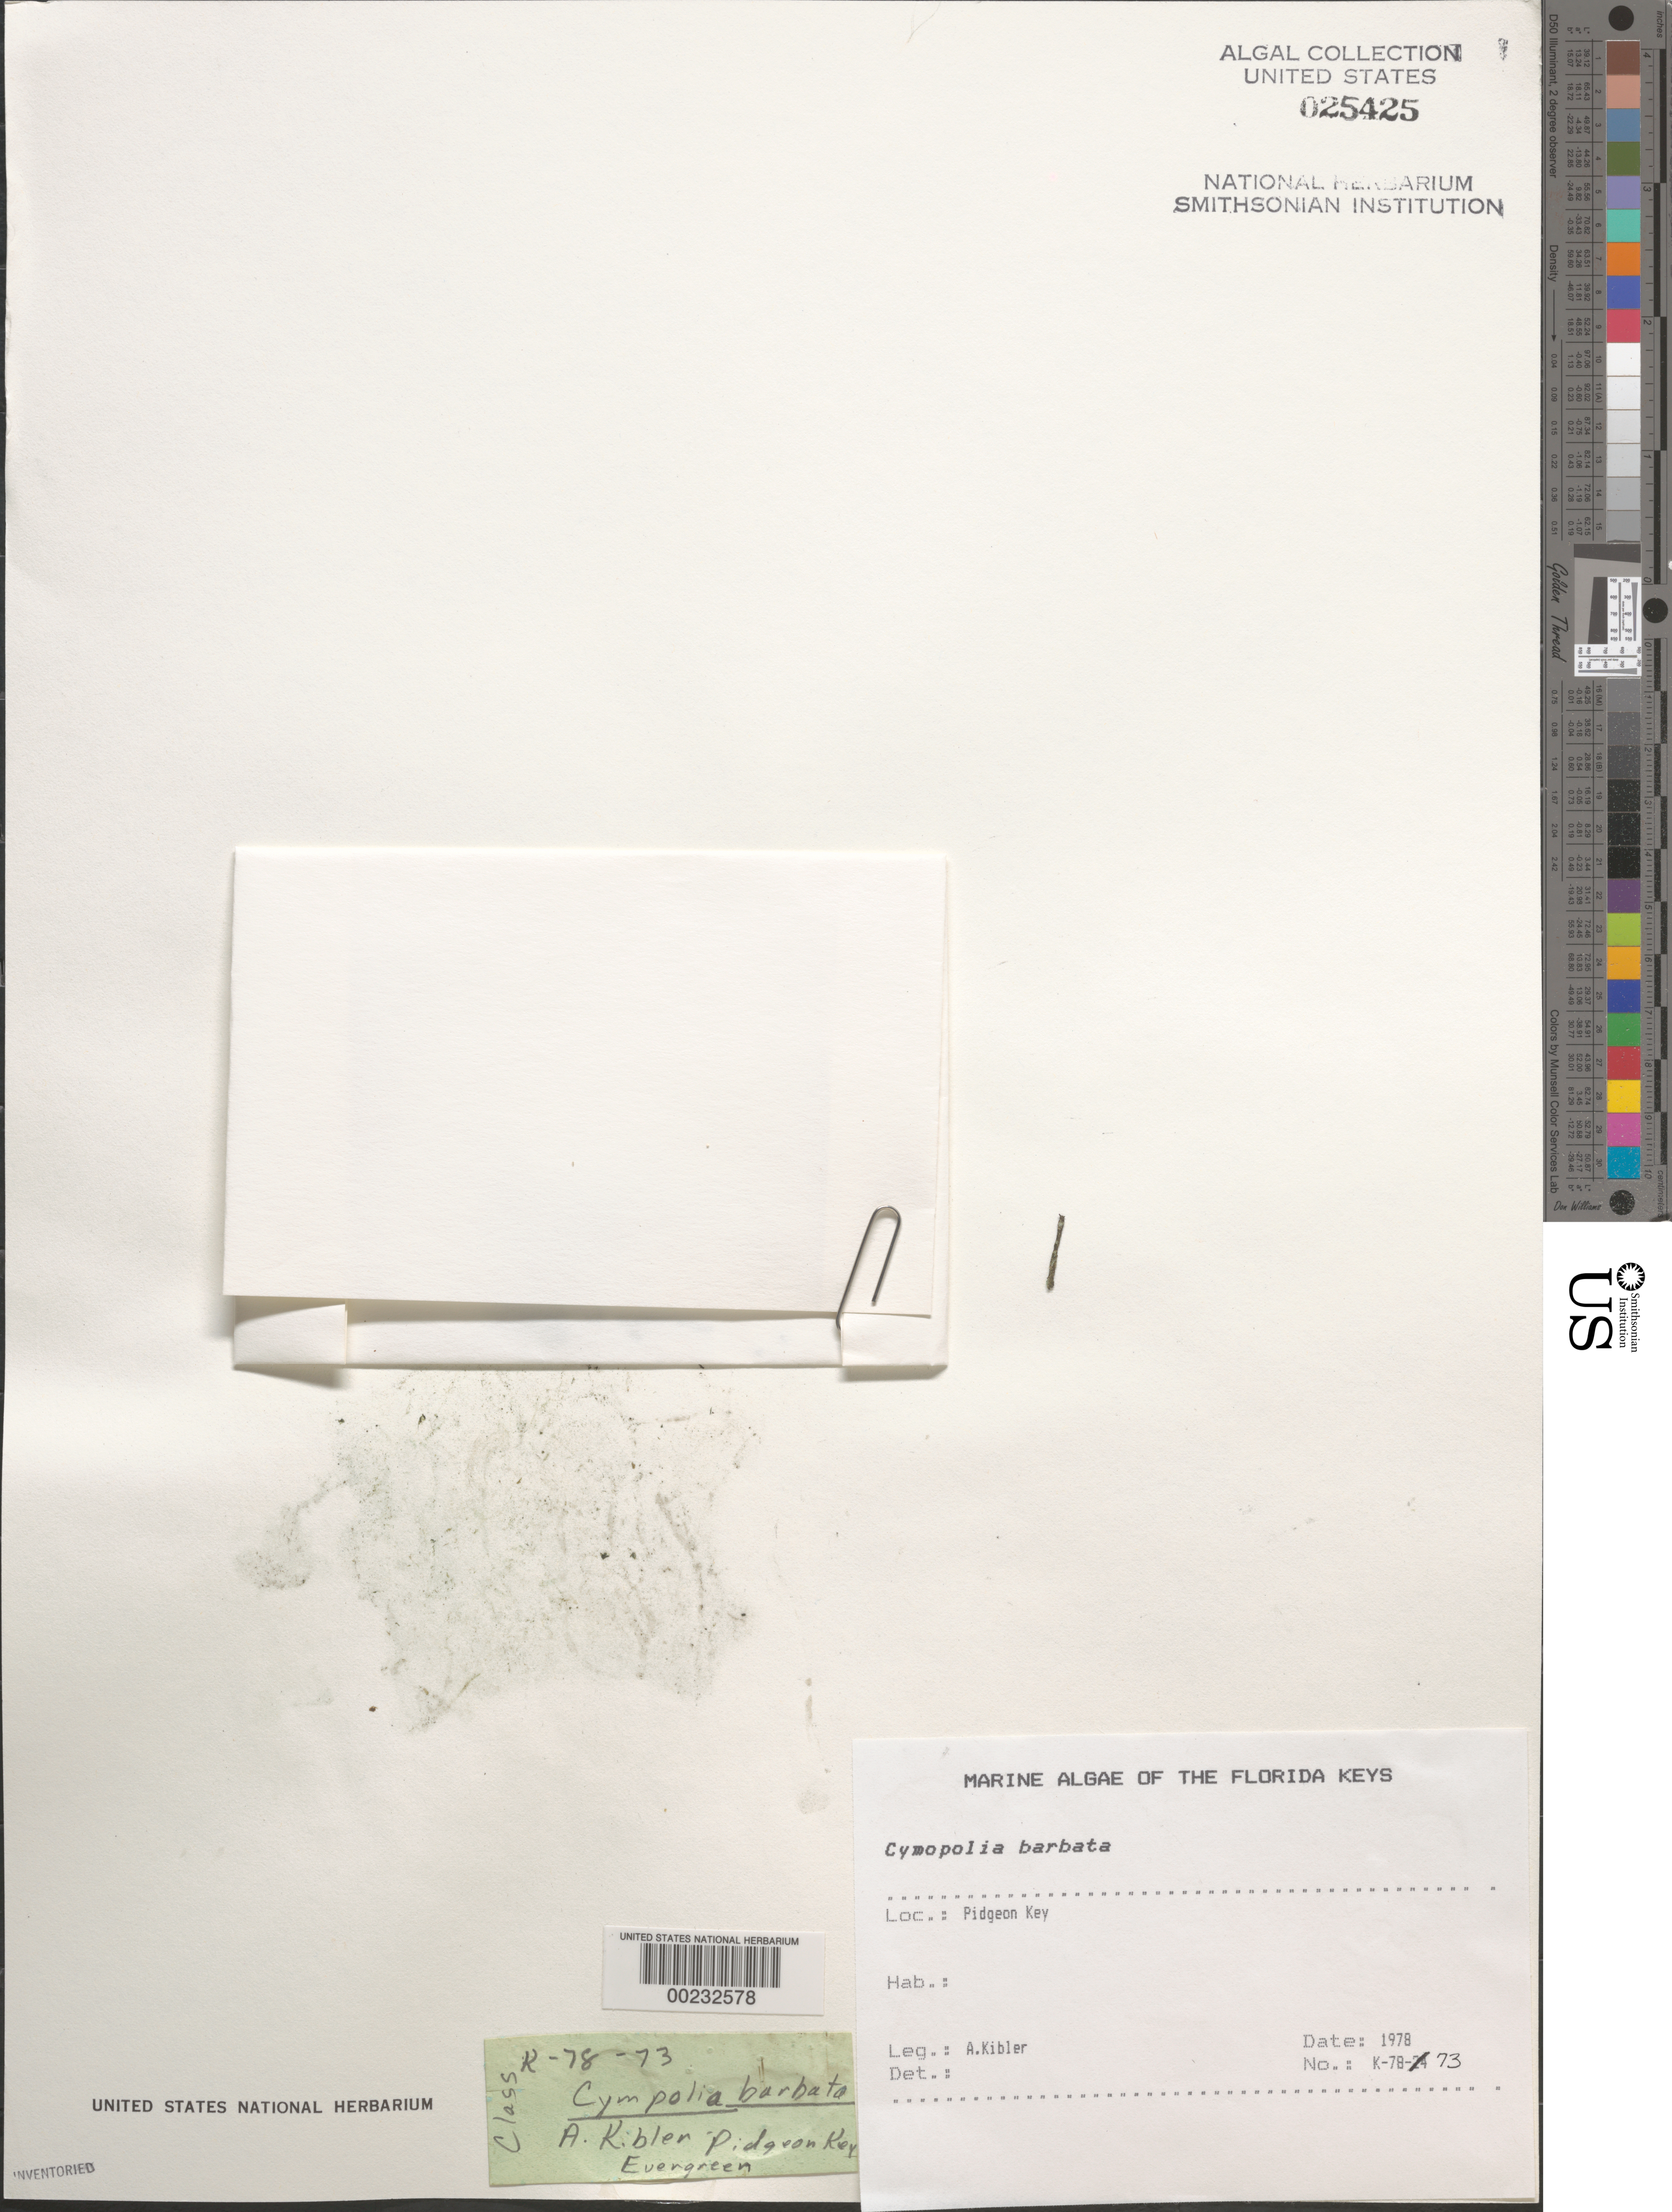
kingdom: Plantae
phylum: Chlorophyta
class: Ulvophyceae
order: Dasycladales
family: Dasycladaceae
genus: Cymopolia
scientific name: Cymopolia barbata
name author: (L.) J.V.Lamouroux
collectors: A. Kibler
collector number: K-78-73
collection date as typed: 1978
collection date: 1978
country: United States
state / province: Florida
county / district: Monroe County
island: Pigeon Key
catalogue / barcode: US 25425